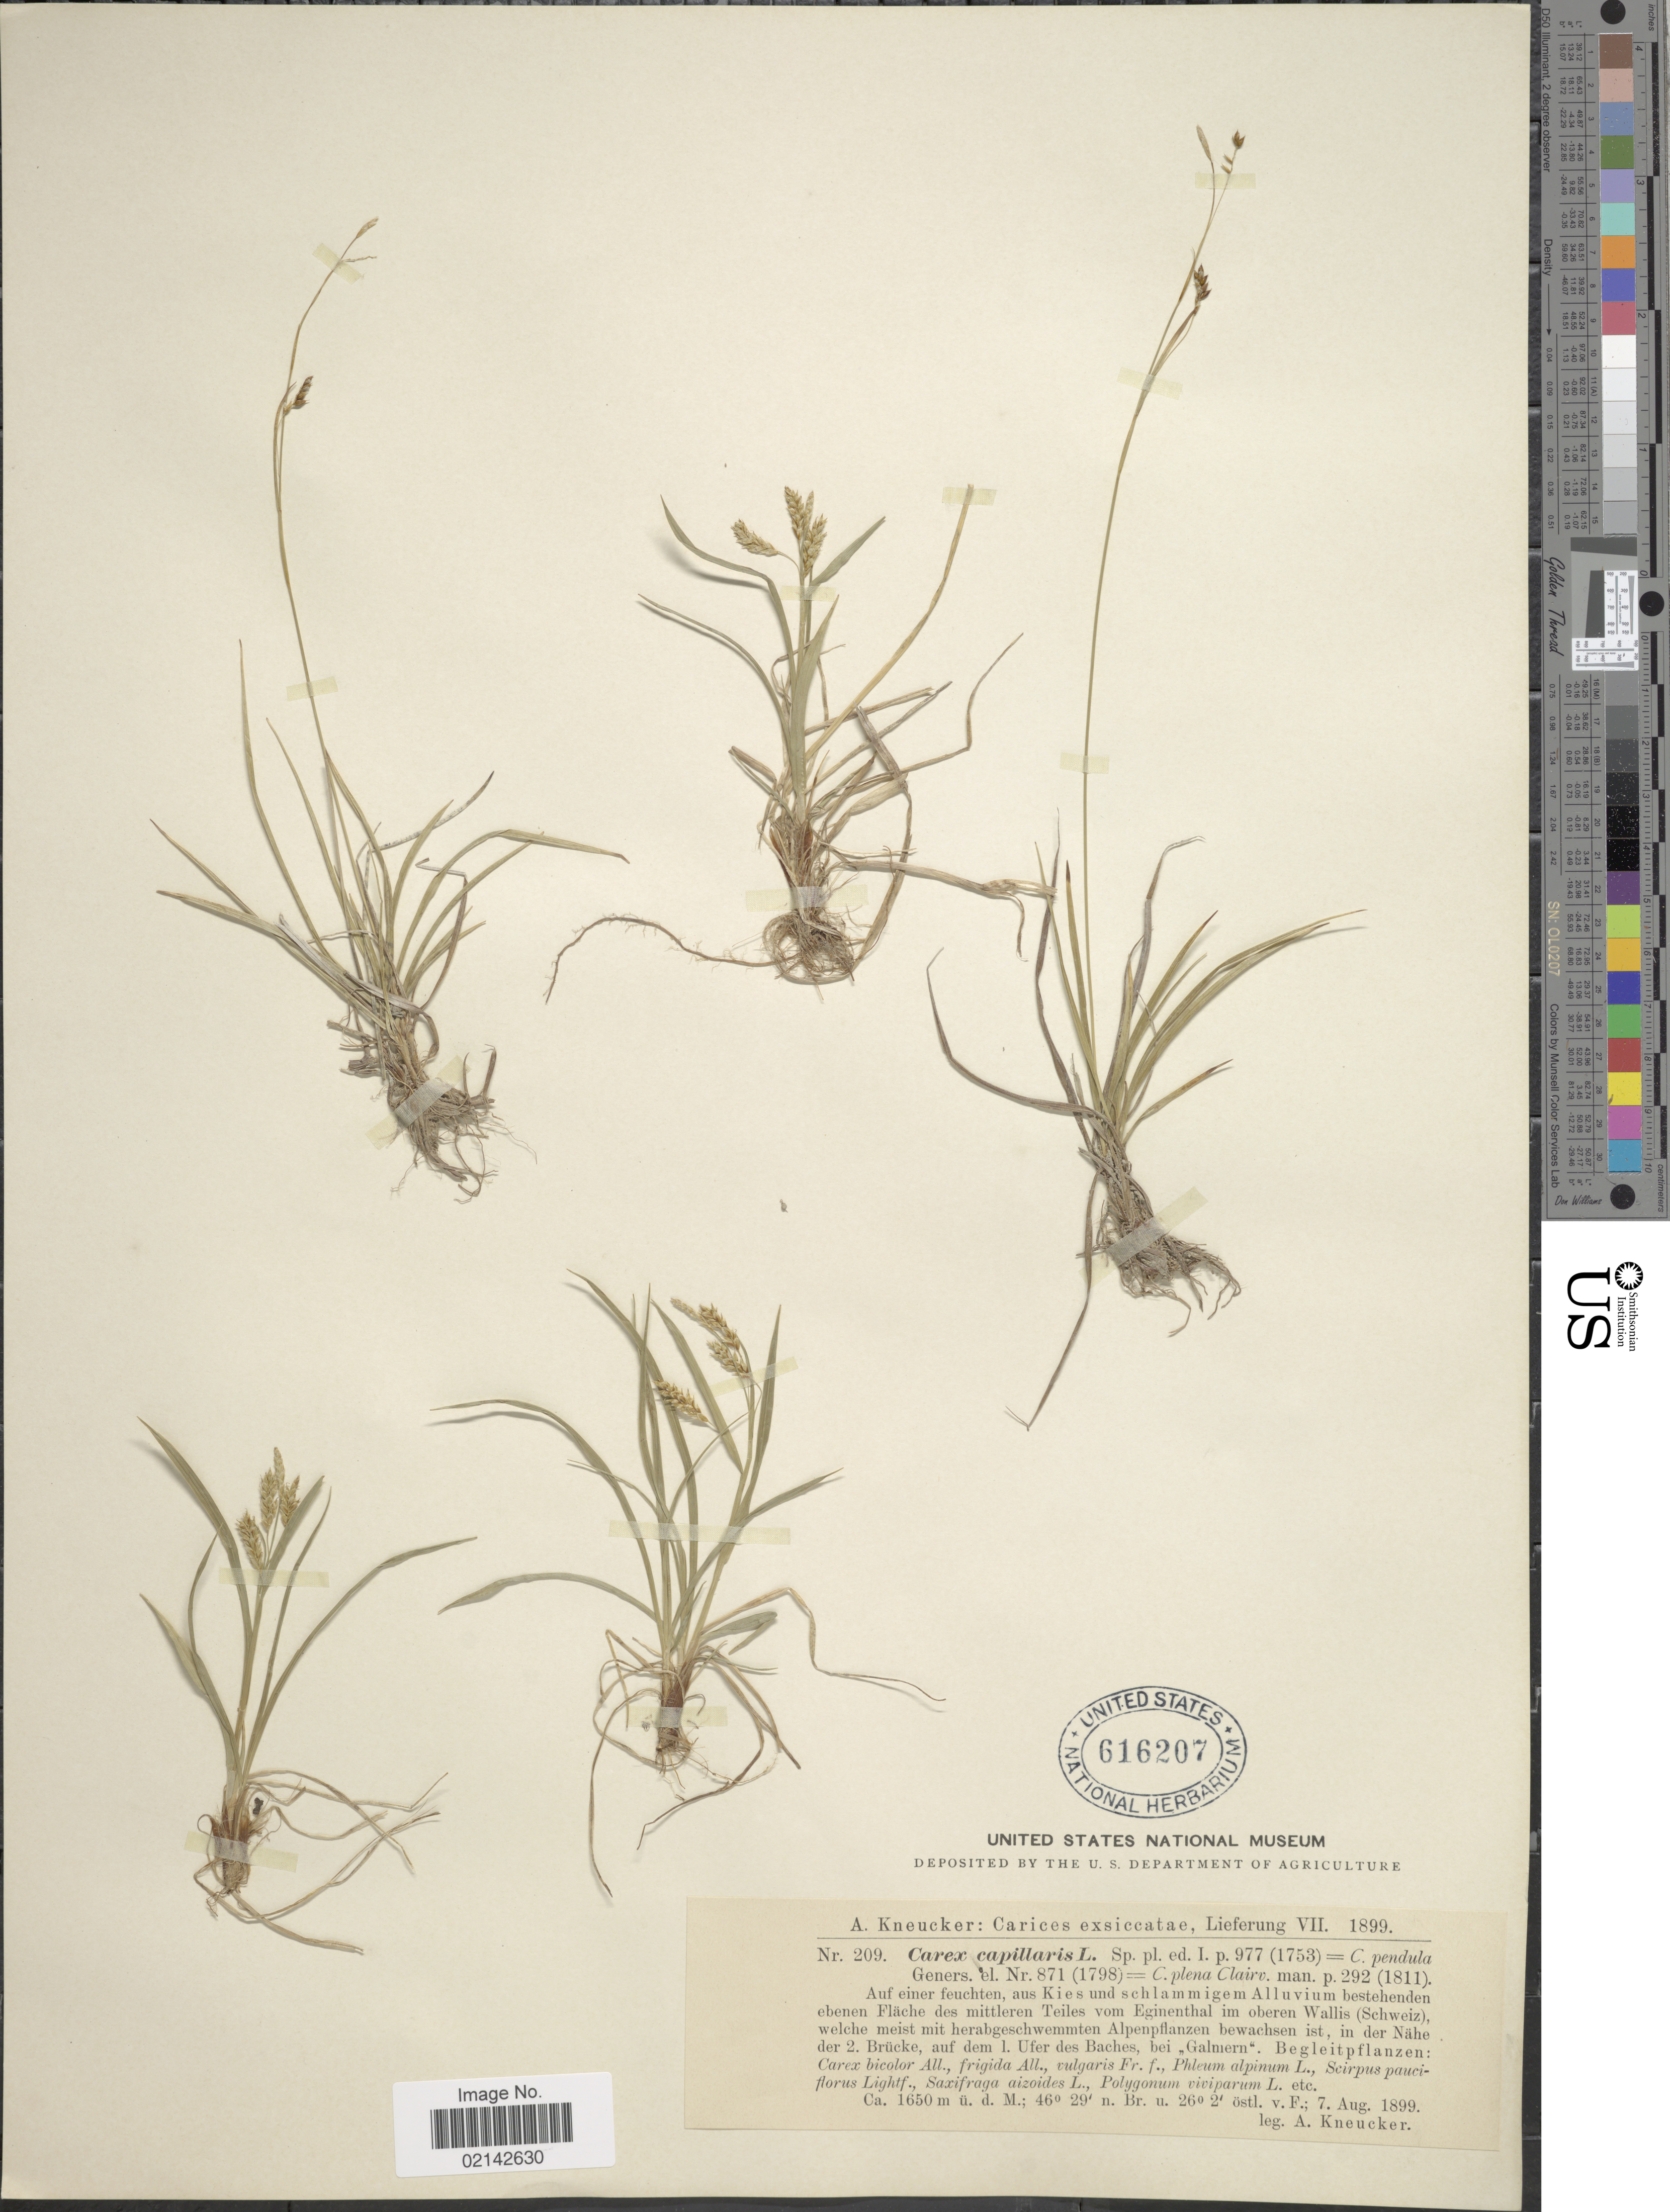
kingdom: Plantae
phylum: Tracheophyta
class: Liliopsida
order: Poales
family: Cyperaceae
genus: Carex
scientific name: Carex capillaris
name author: L.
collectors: A. Kneucker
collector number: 209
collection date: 1899-08-07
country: Switzerland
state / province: Valais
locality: Auf einer feuchten, aus Kies und schlammigem Alluvium bestehenden ebenen Flache des mittleren Teiles vom Eginenthal im oberen Wallis (Schweiz), welche meist mit herabgeschwemmten Alpenflanzen bewachsen ist, in der Nahe der 2. Brucke, auf dem l. Ufer des Baches, bei "Galmern".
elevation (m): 1650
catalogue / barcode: US 616207